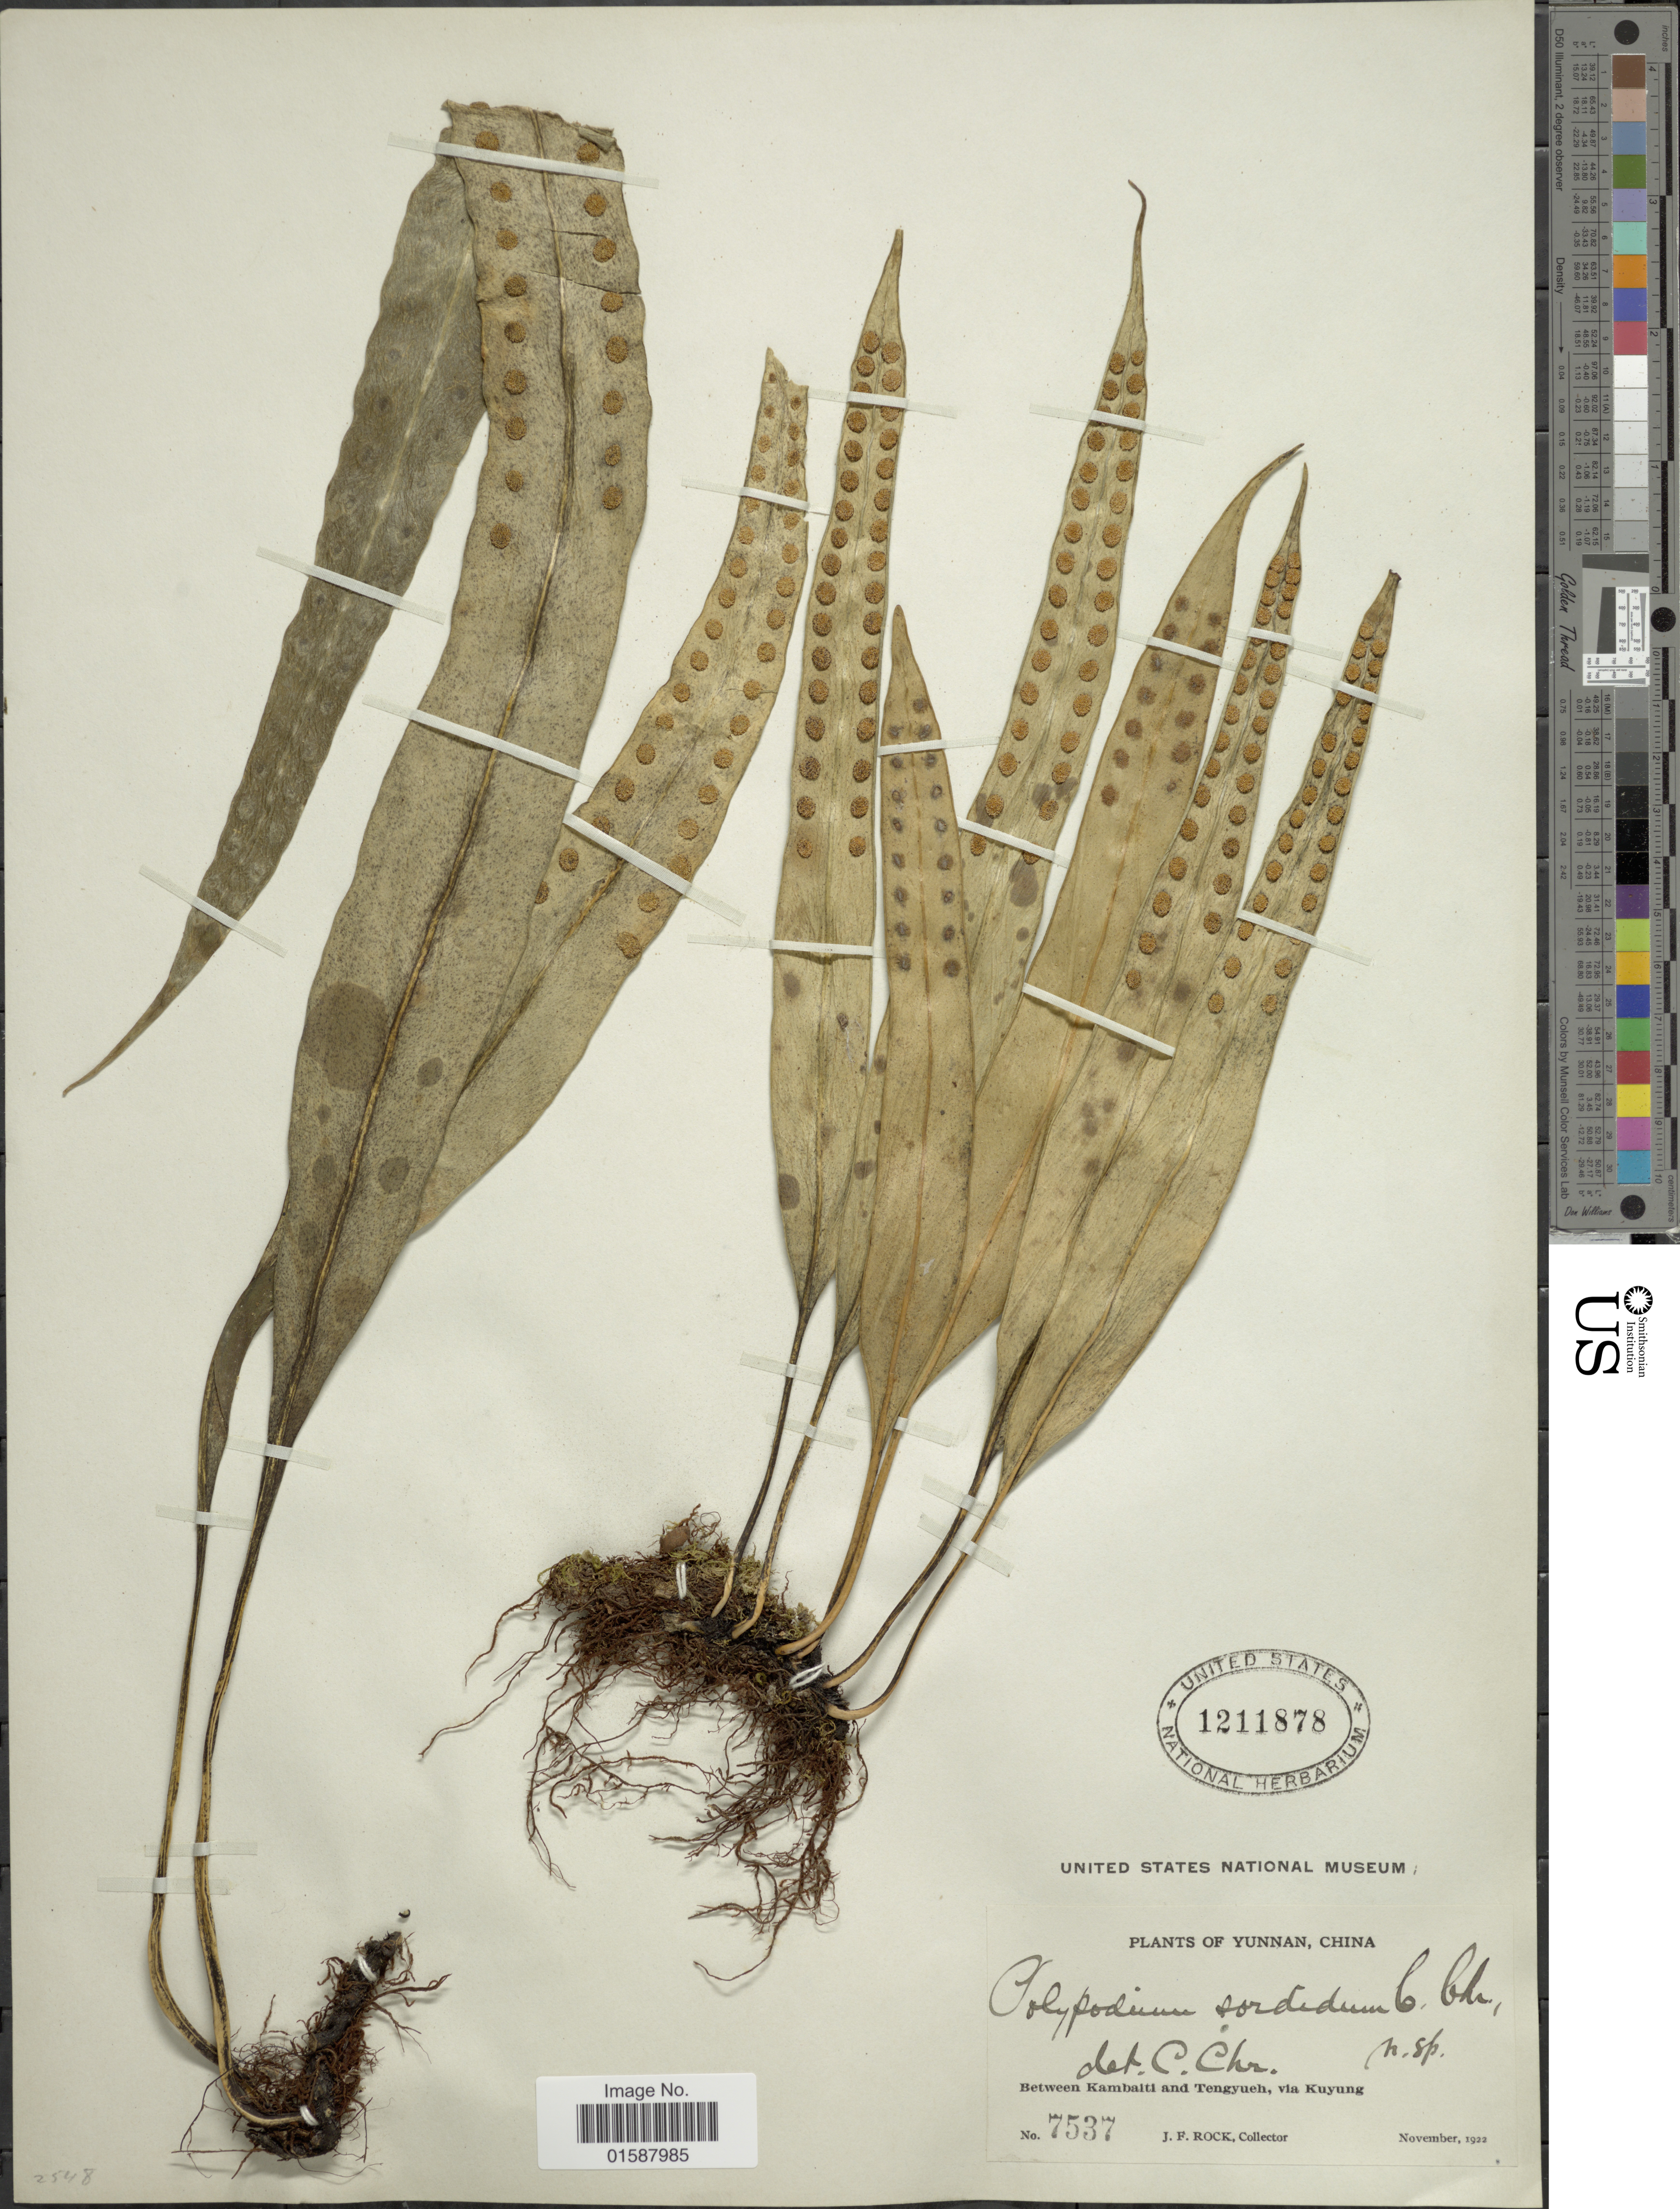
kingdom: Plantae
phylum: Tracheophyta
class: Polypodiopsida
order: Polypodiales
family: Polypodiaceae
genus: Lepisorus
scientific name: Lepisorus sordidus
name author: (C. Chr.) Ching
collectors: J. Rock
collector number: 7537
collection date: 1922-11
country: China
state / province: Yunnan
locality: Between Kambaiti and Tengyueh, via Kuyung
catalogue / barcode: US 1211878